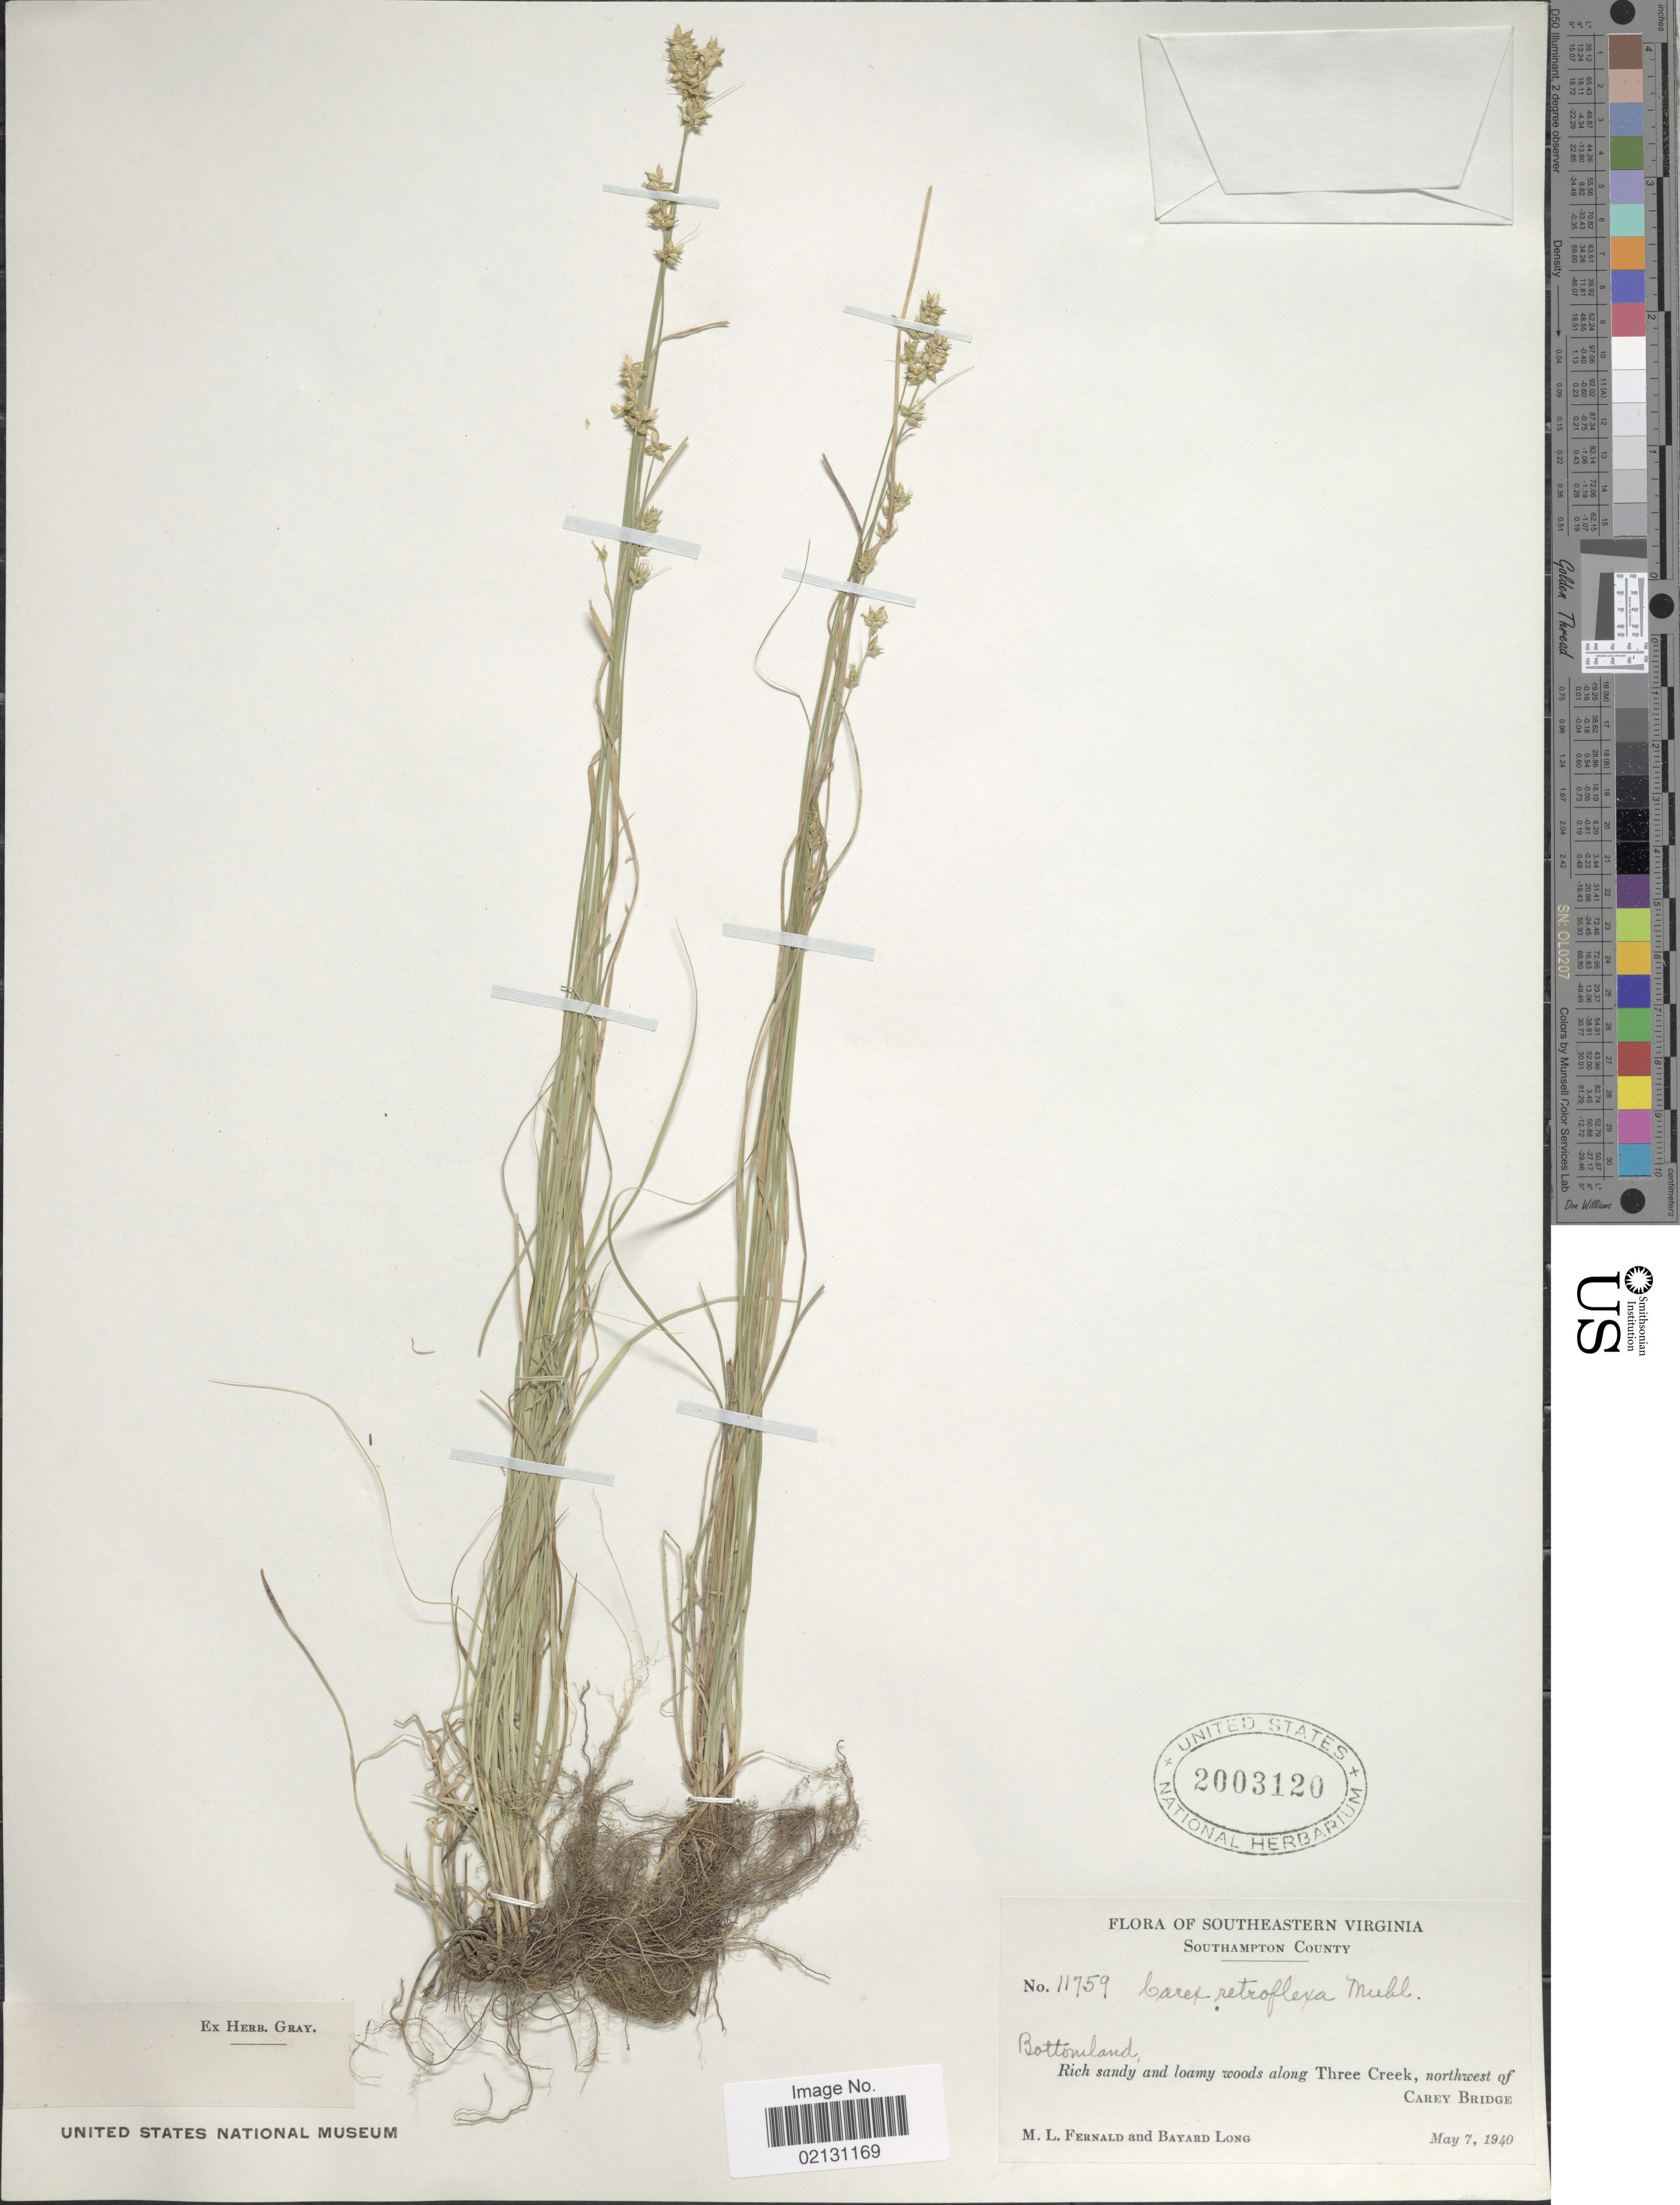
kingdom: Plantae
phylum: Tracheophyta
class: Liliopsida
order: Poales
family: Cyperaceae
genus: Carex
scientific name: Carex retroflexa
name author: Muhl. ex Willd.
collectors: M. L. Fernald & B. Long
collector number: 11759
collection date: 1940-05-07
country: United States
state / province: Virginia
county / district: Southampton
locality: Southeastern Virginia, Southampton County, Bottomland, Rich sandy and loamy woods along Three Creek, northwest of Carey Bridge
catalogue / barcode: US 2003120